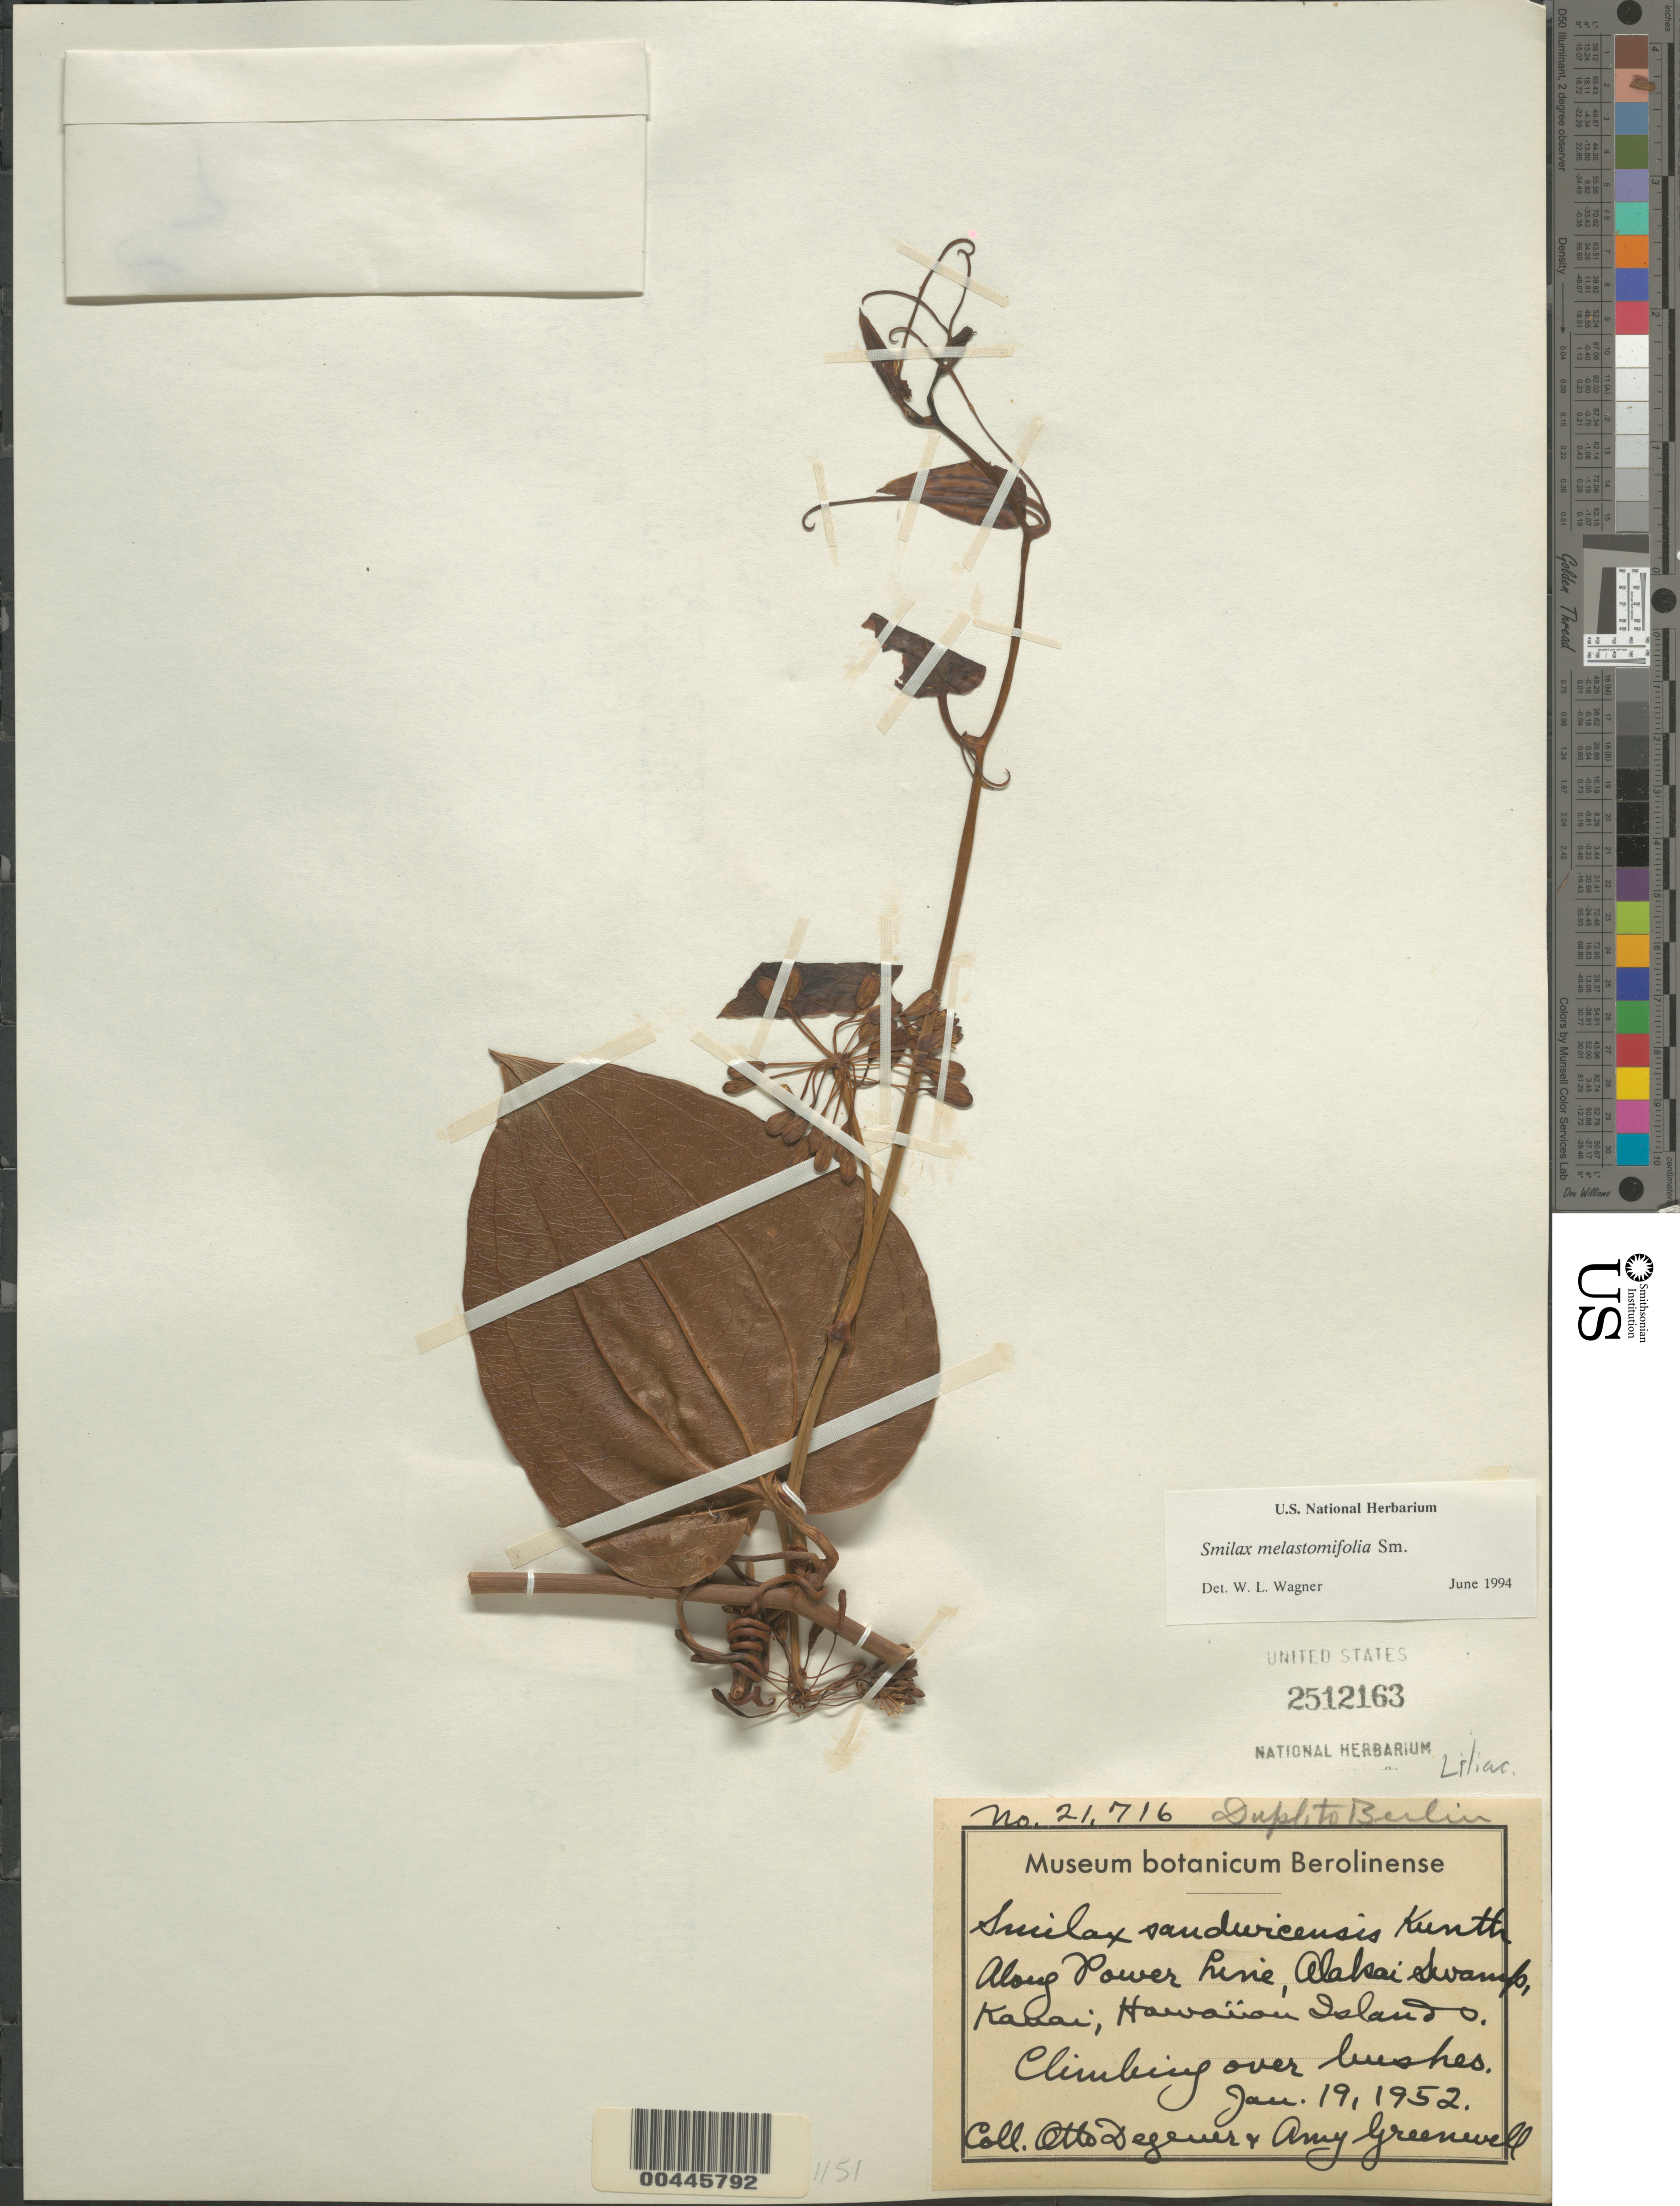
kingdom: Plantae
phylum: Tracheophyta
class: Liliopsida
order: Liliales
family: Smilacaceae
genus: Smilax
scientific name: Smilax melastomifolia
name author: Sm.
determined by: Wagner, W. L., (BOT), Smithsonian Institution - National Museum of Natural History (UNITED STATES)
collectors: O. Degener & A. B. Greenwell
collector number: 21716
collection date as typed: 19 Jan 1952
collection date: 1952-01-19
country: United States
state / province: Hawaii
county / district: Kauai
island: Kaua'i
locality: Along Power Line, Alakai Swamp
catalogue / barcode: US 2512163